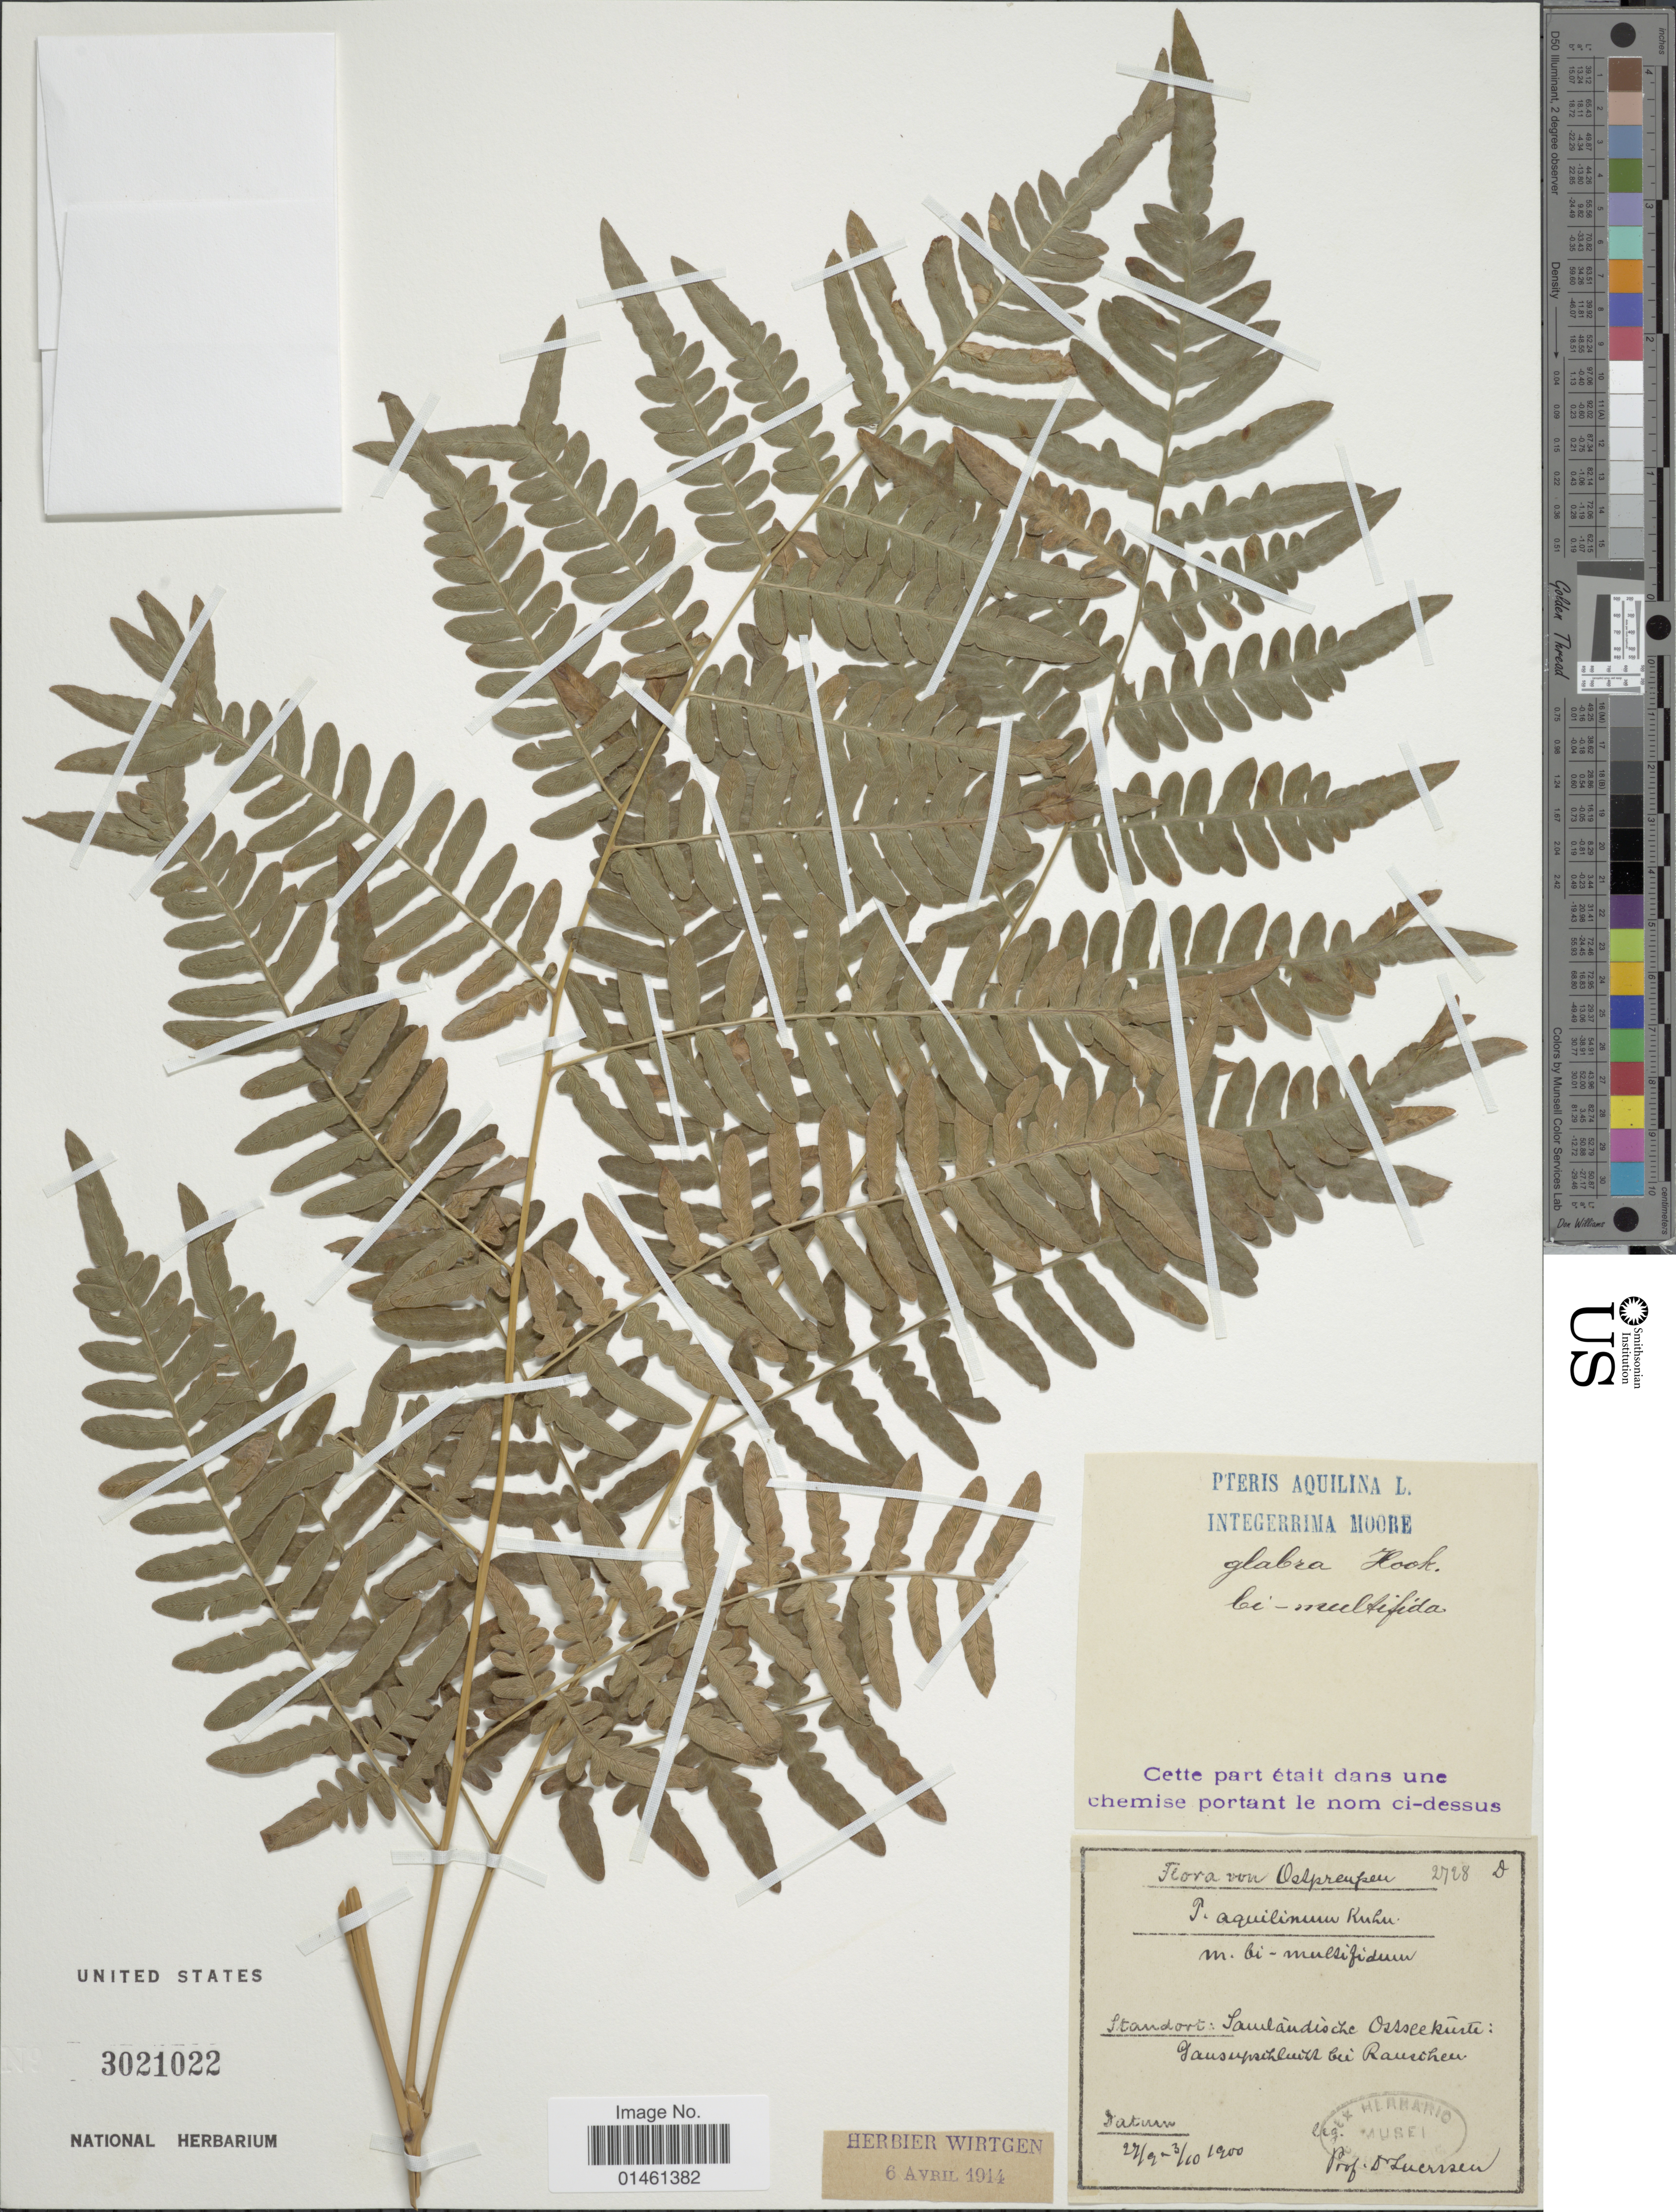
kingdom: Plantae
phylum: Tracheophyta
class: Polypodiopsida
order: Polypodiales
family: Dennstaedtiaceae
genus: Pteridium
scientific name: Pteridium aquilinum var. typicum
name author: R.M. Tryon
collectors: Luerssen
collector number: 2728D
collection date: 1900-09-27/1900-10-03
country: Poland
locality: Ostpreussen, Stadort: Saulandische Orsseekunte[interpreted]: [illegible text]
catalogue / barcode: US 3021022